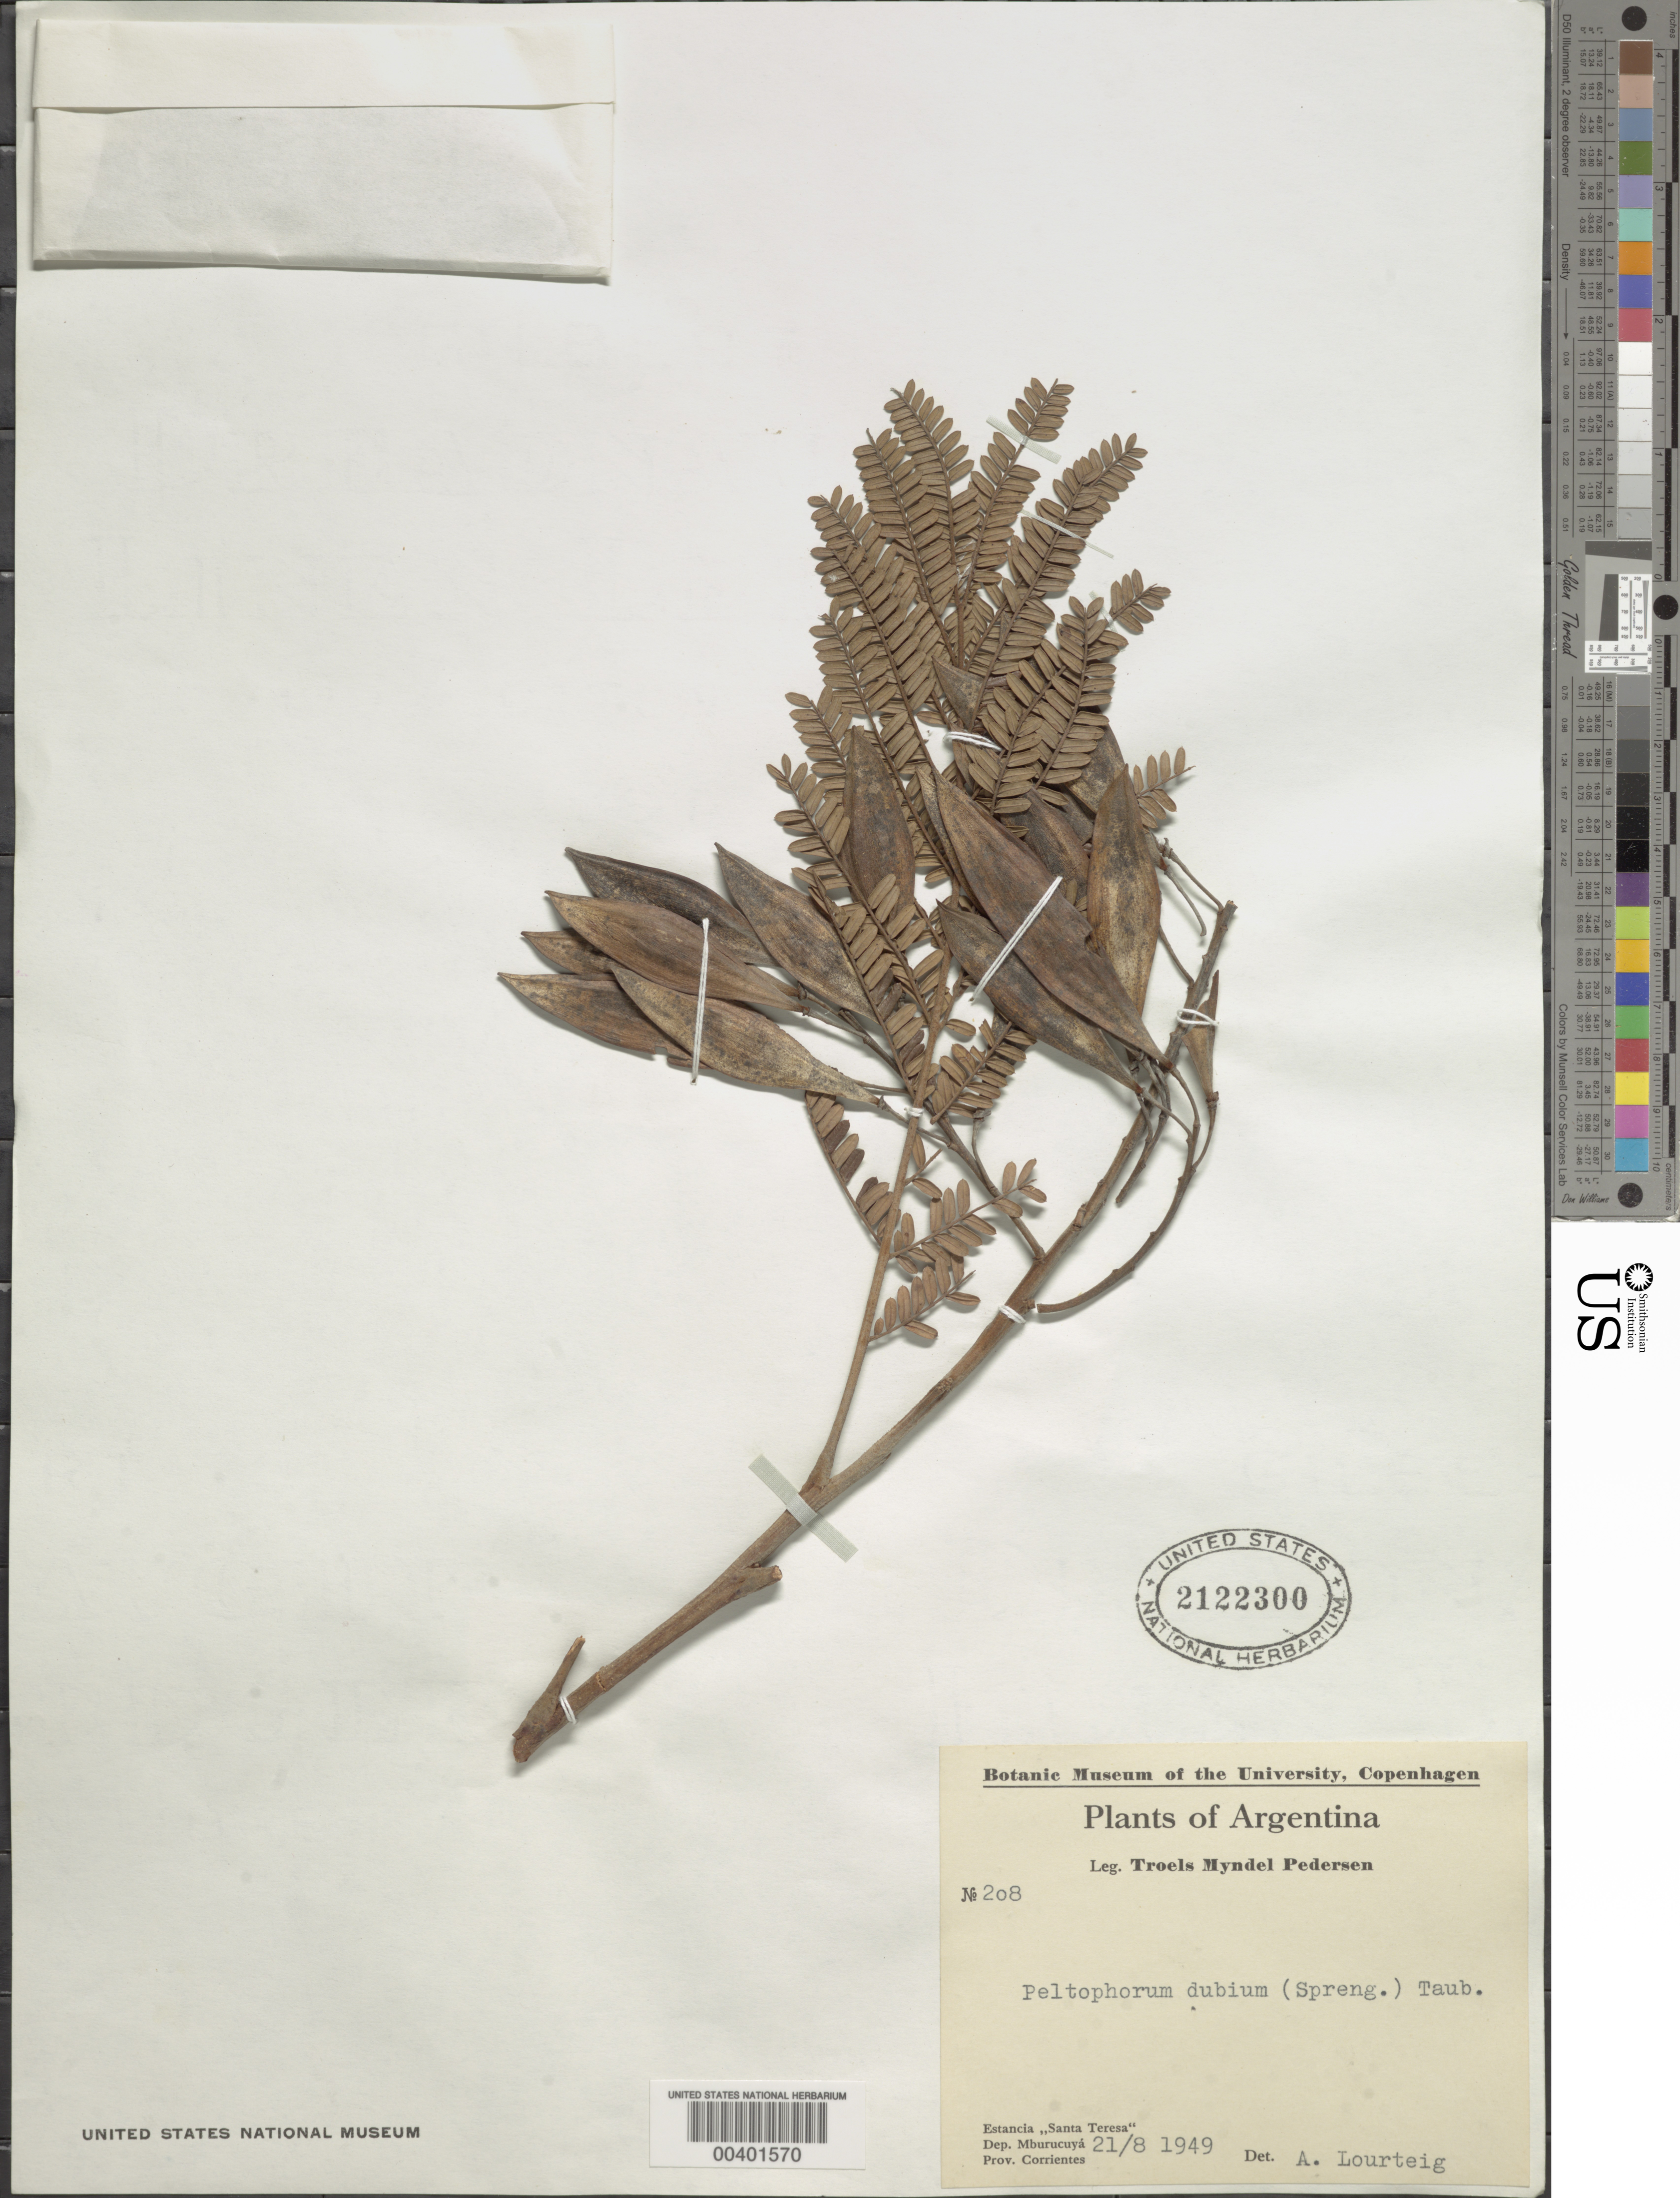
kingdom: Plantae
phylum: Tracheophyta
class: Magnoliopsida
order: Fabales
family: Fabaceae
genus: Peltophorum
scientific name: Peltophorum dubium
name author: (Spreng.) Taub.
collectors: T. M. Pedersen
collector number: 208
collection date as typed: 21 Aug 1949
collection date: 1949-08-21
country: Argentina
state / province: Corrientes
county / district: Mburucuyá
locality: Estancia Santa Teresa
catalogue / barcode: US 2122300